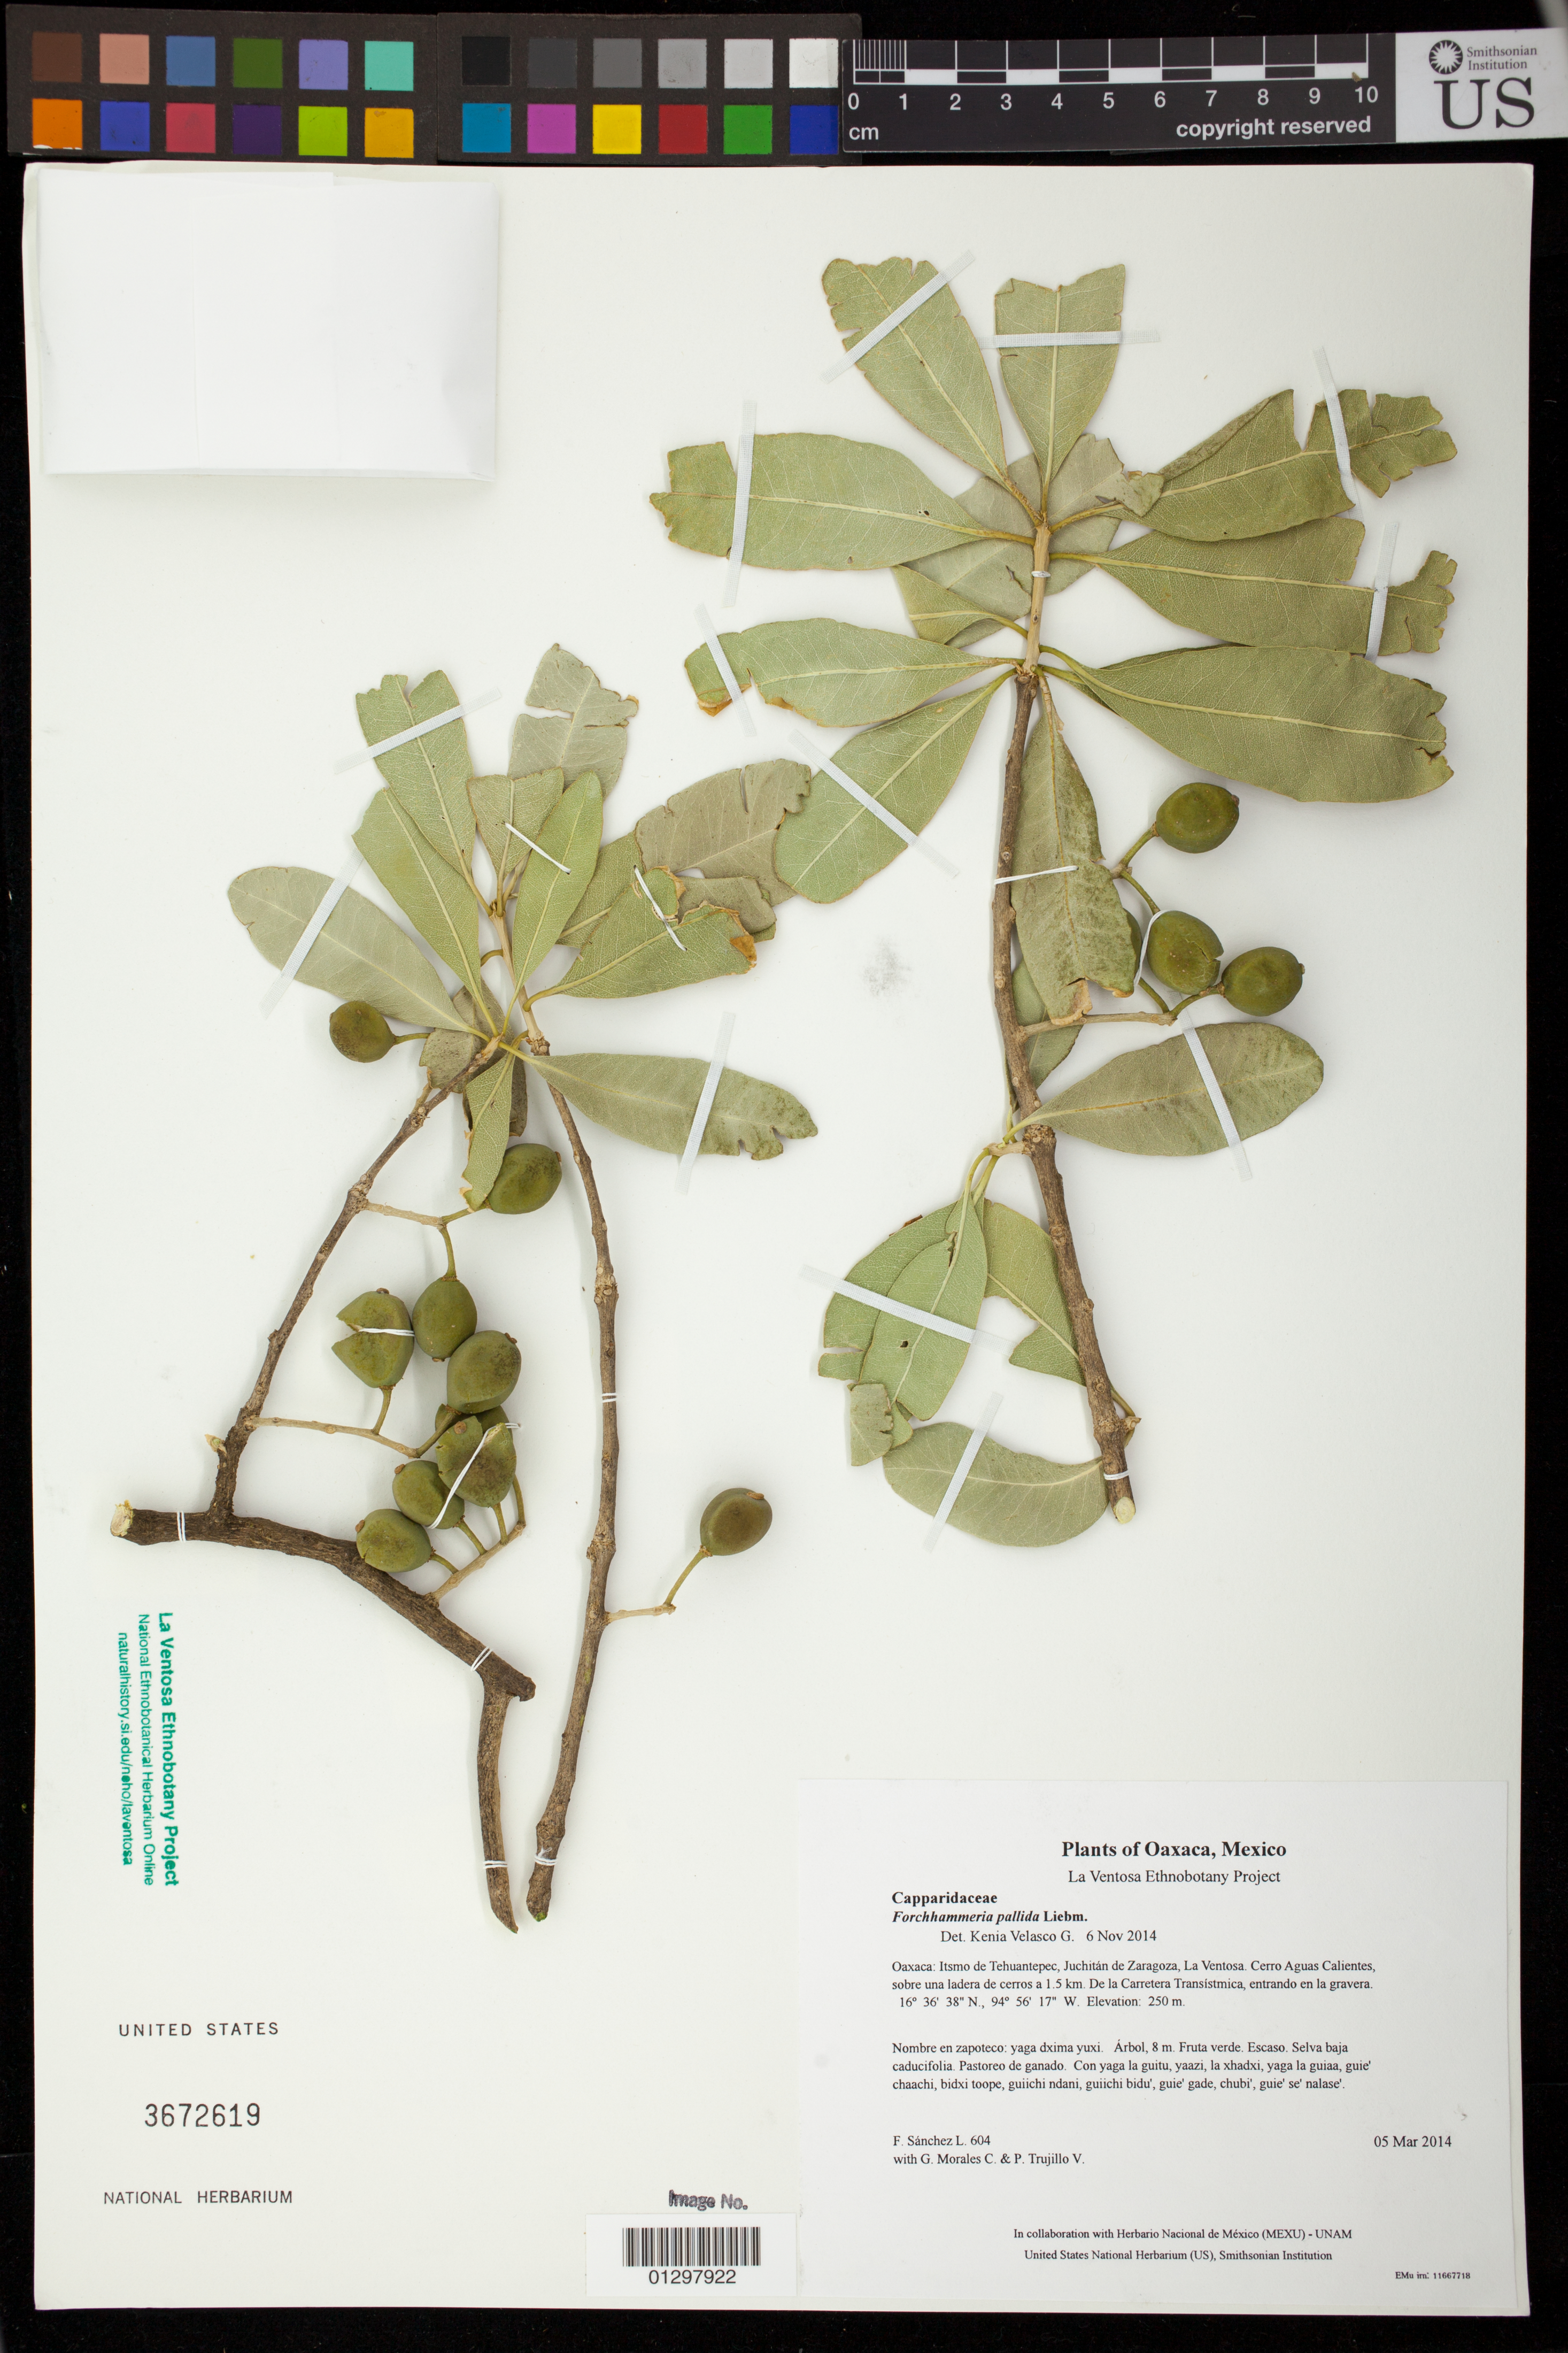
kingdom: Plantae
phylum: Tracheophyta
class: Magnoliopsida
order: Brassicales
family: Stixaceae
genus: Forchhammeria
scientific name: Forchhammeria pallida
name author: Liebm.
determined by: Velasco G., Kenia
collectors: F. Sánchez L., G. Morales C. & P. Trujillo V.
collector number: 604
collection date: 2014-03-05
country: Mexico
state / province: Oaxaca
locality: Itsmo de Tehuantepec, Juchitán de Zaragoza, La Ventosa. Cerro Aguas Calientes, sobre una ladera de cerros a 1.5 km. De la Carretera Transístmica, entrando en la gravera.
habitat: Selva baja caducifolia. Pastoreo de ganado.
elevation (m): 250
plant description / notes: JEBOT, MEXU, SERO, SIPI, US; Yaga. 8 m. Cuaananaxhi naga'. Huaxie'.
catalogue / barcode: US 3672619